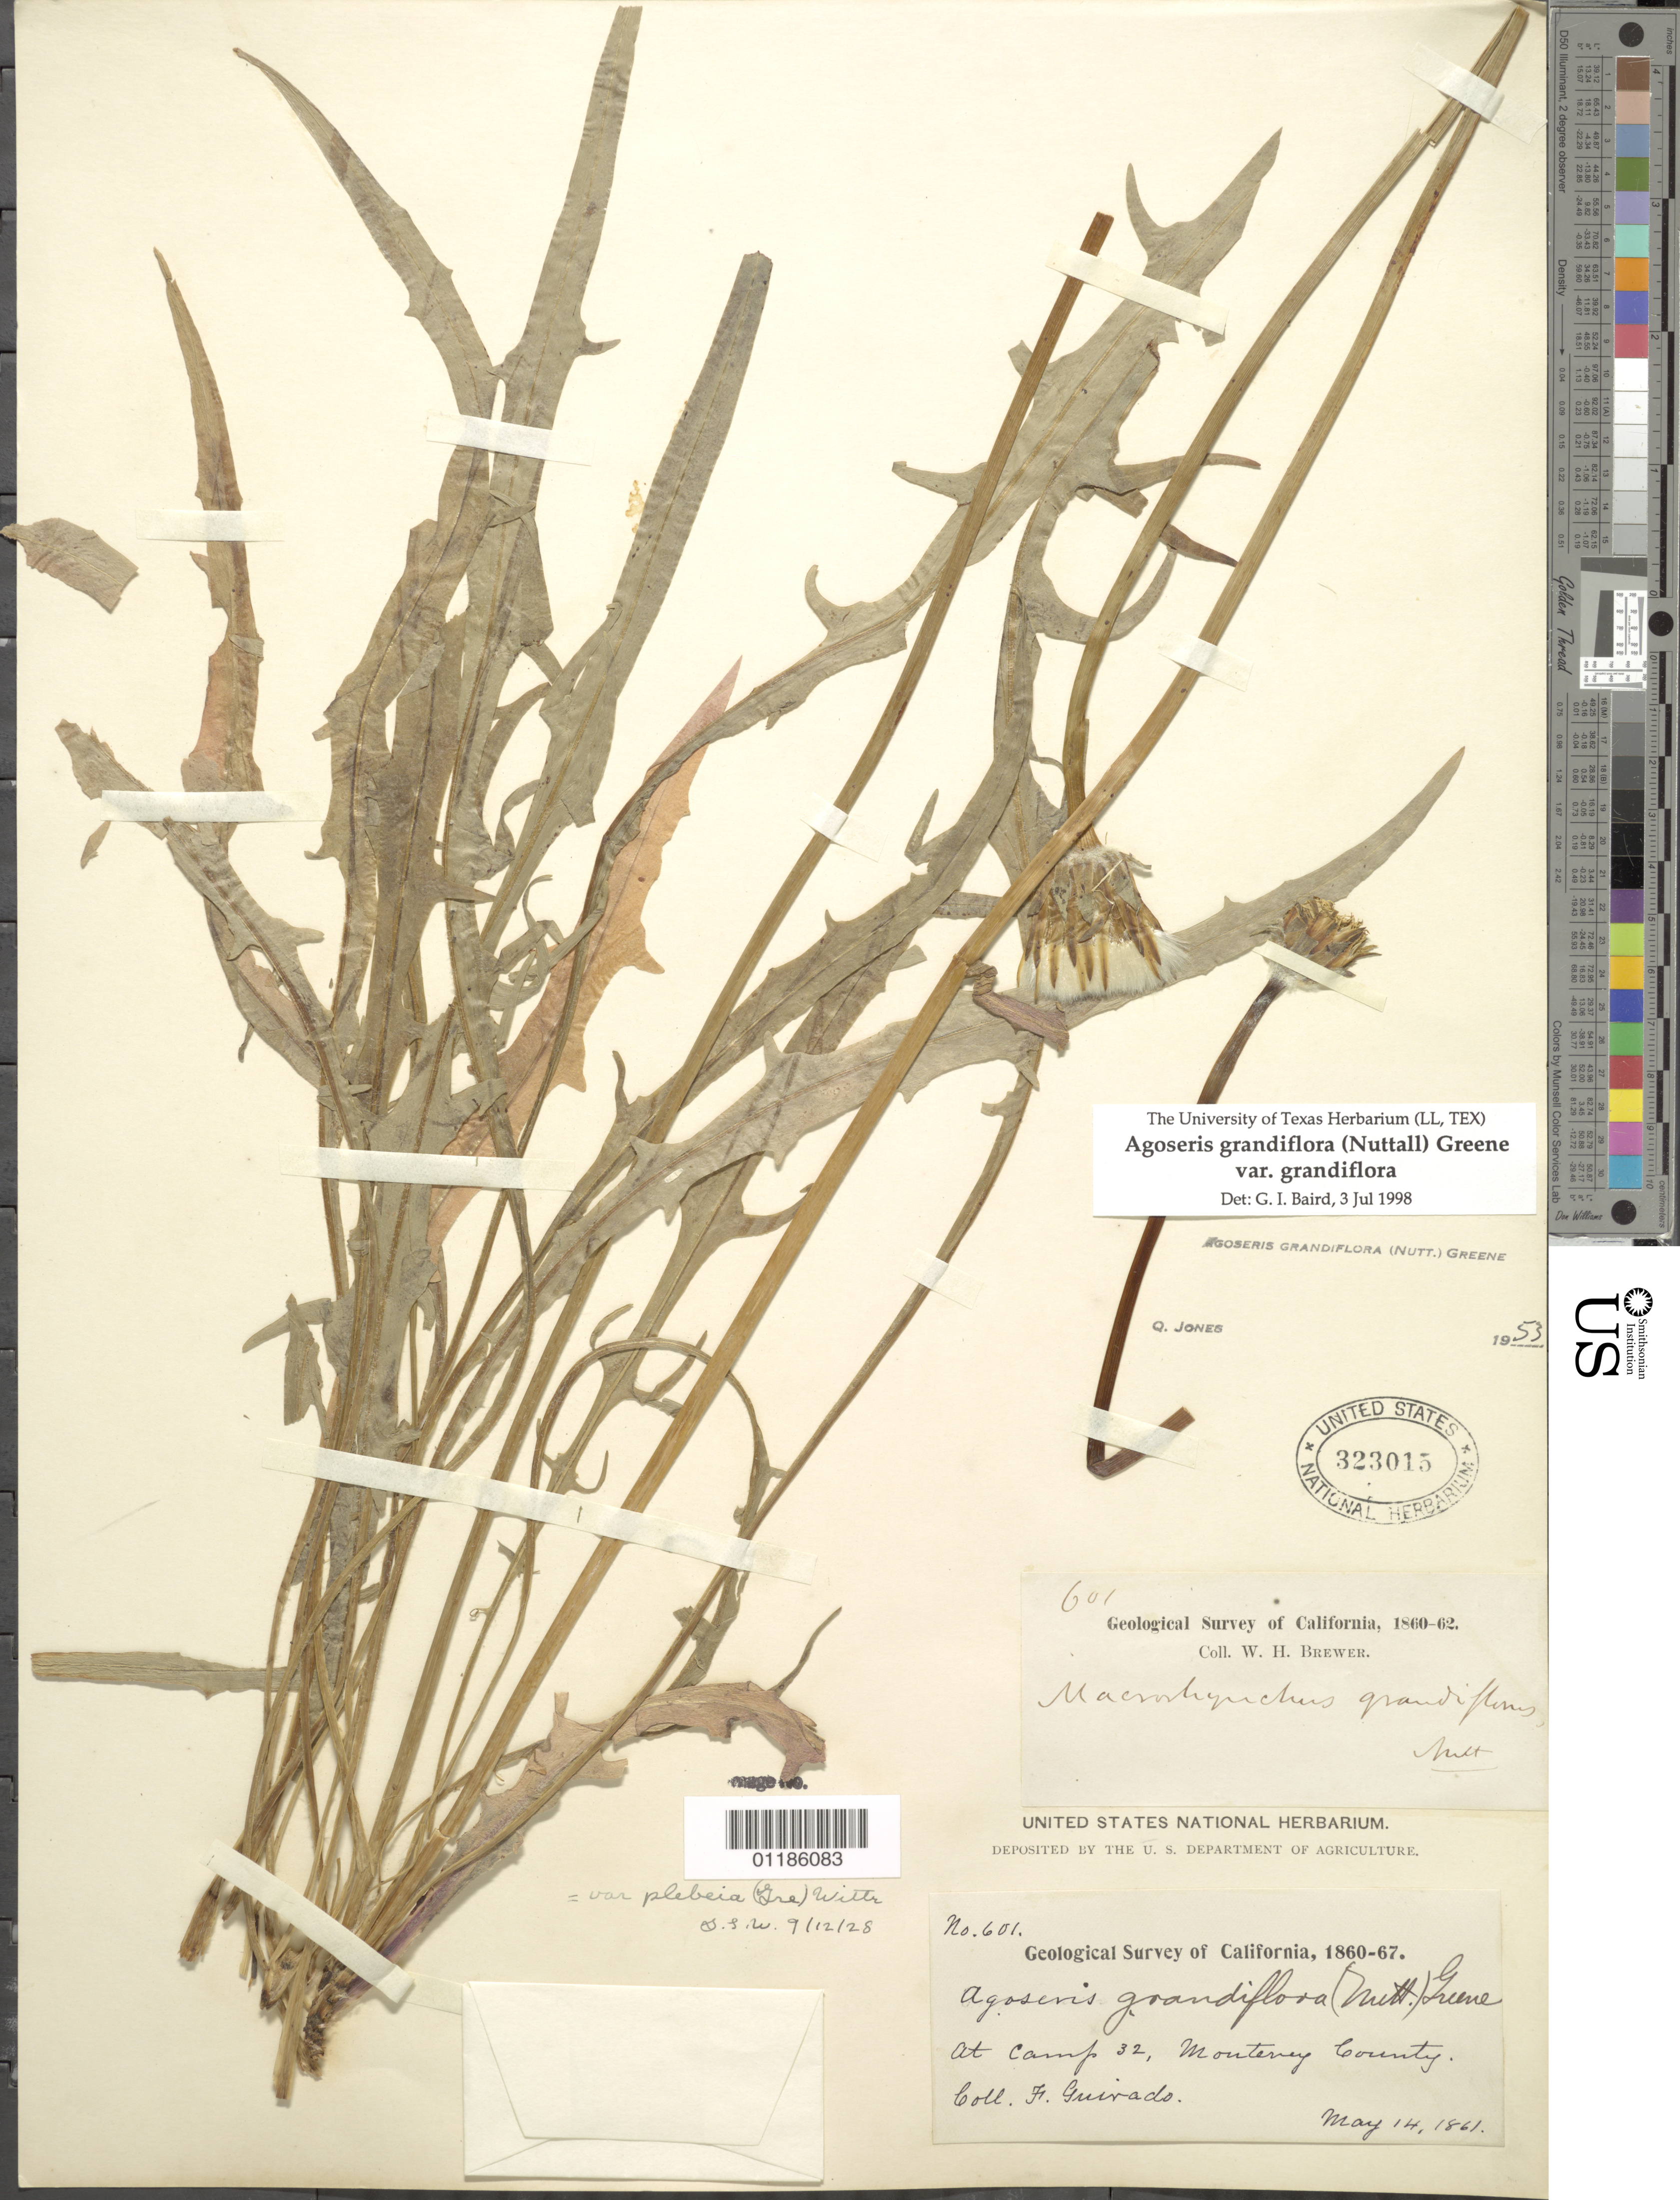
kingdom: Plantae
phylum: Tracheophyta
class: Magnoliopsida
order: Asterales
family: Asteraceae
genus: Agoseris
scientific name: Agoseris grandiflora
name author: (Nutt.) Greene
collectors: F. Guirado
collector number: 601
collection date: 1861-05-14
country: United States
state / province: California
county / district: Monterey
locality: at Camp 32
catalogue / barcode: US 323015